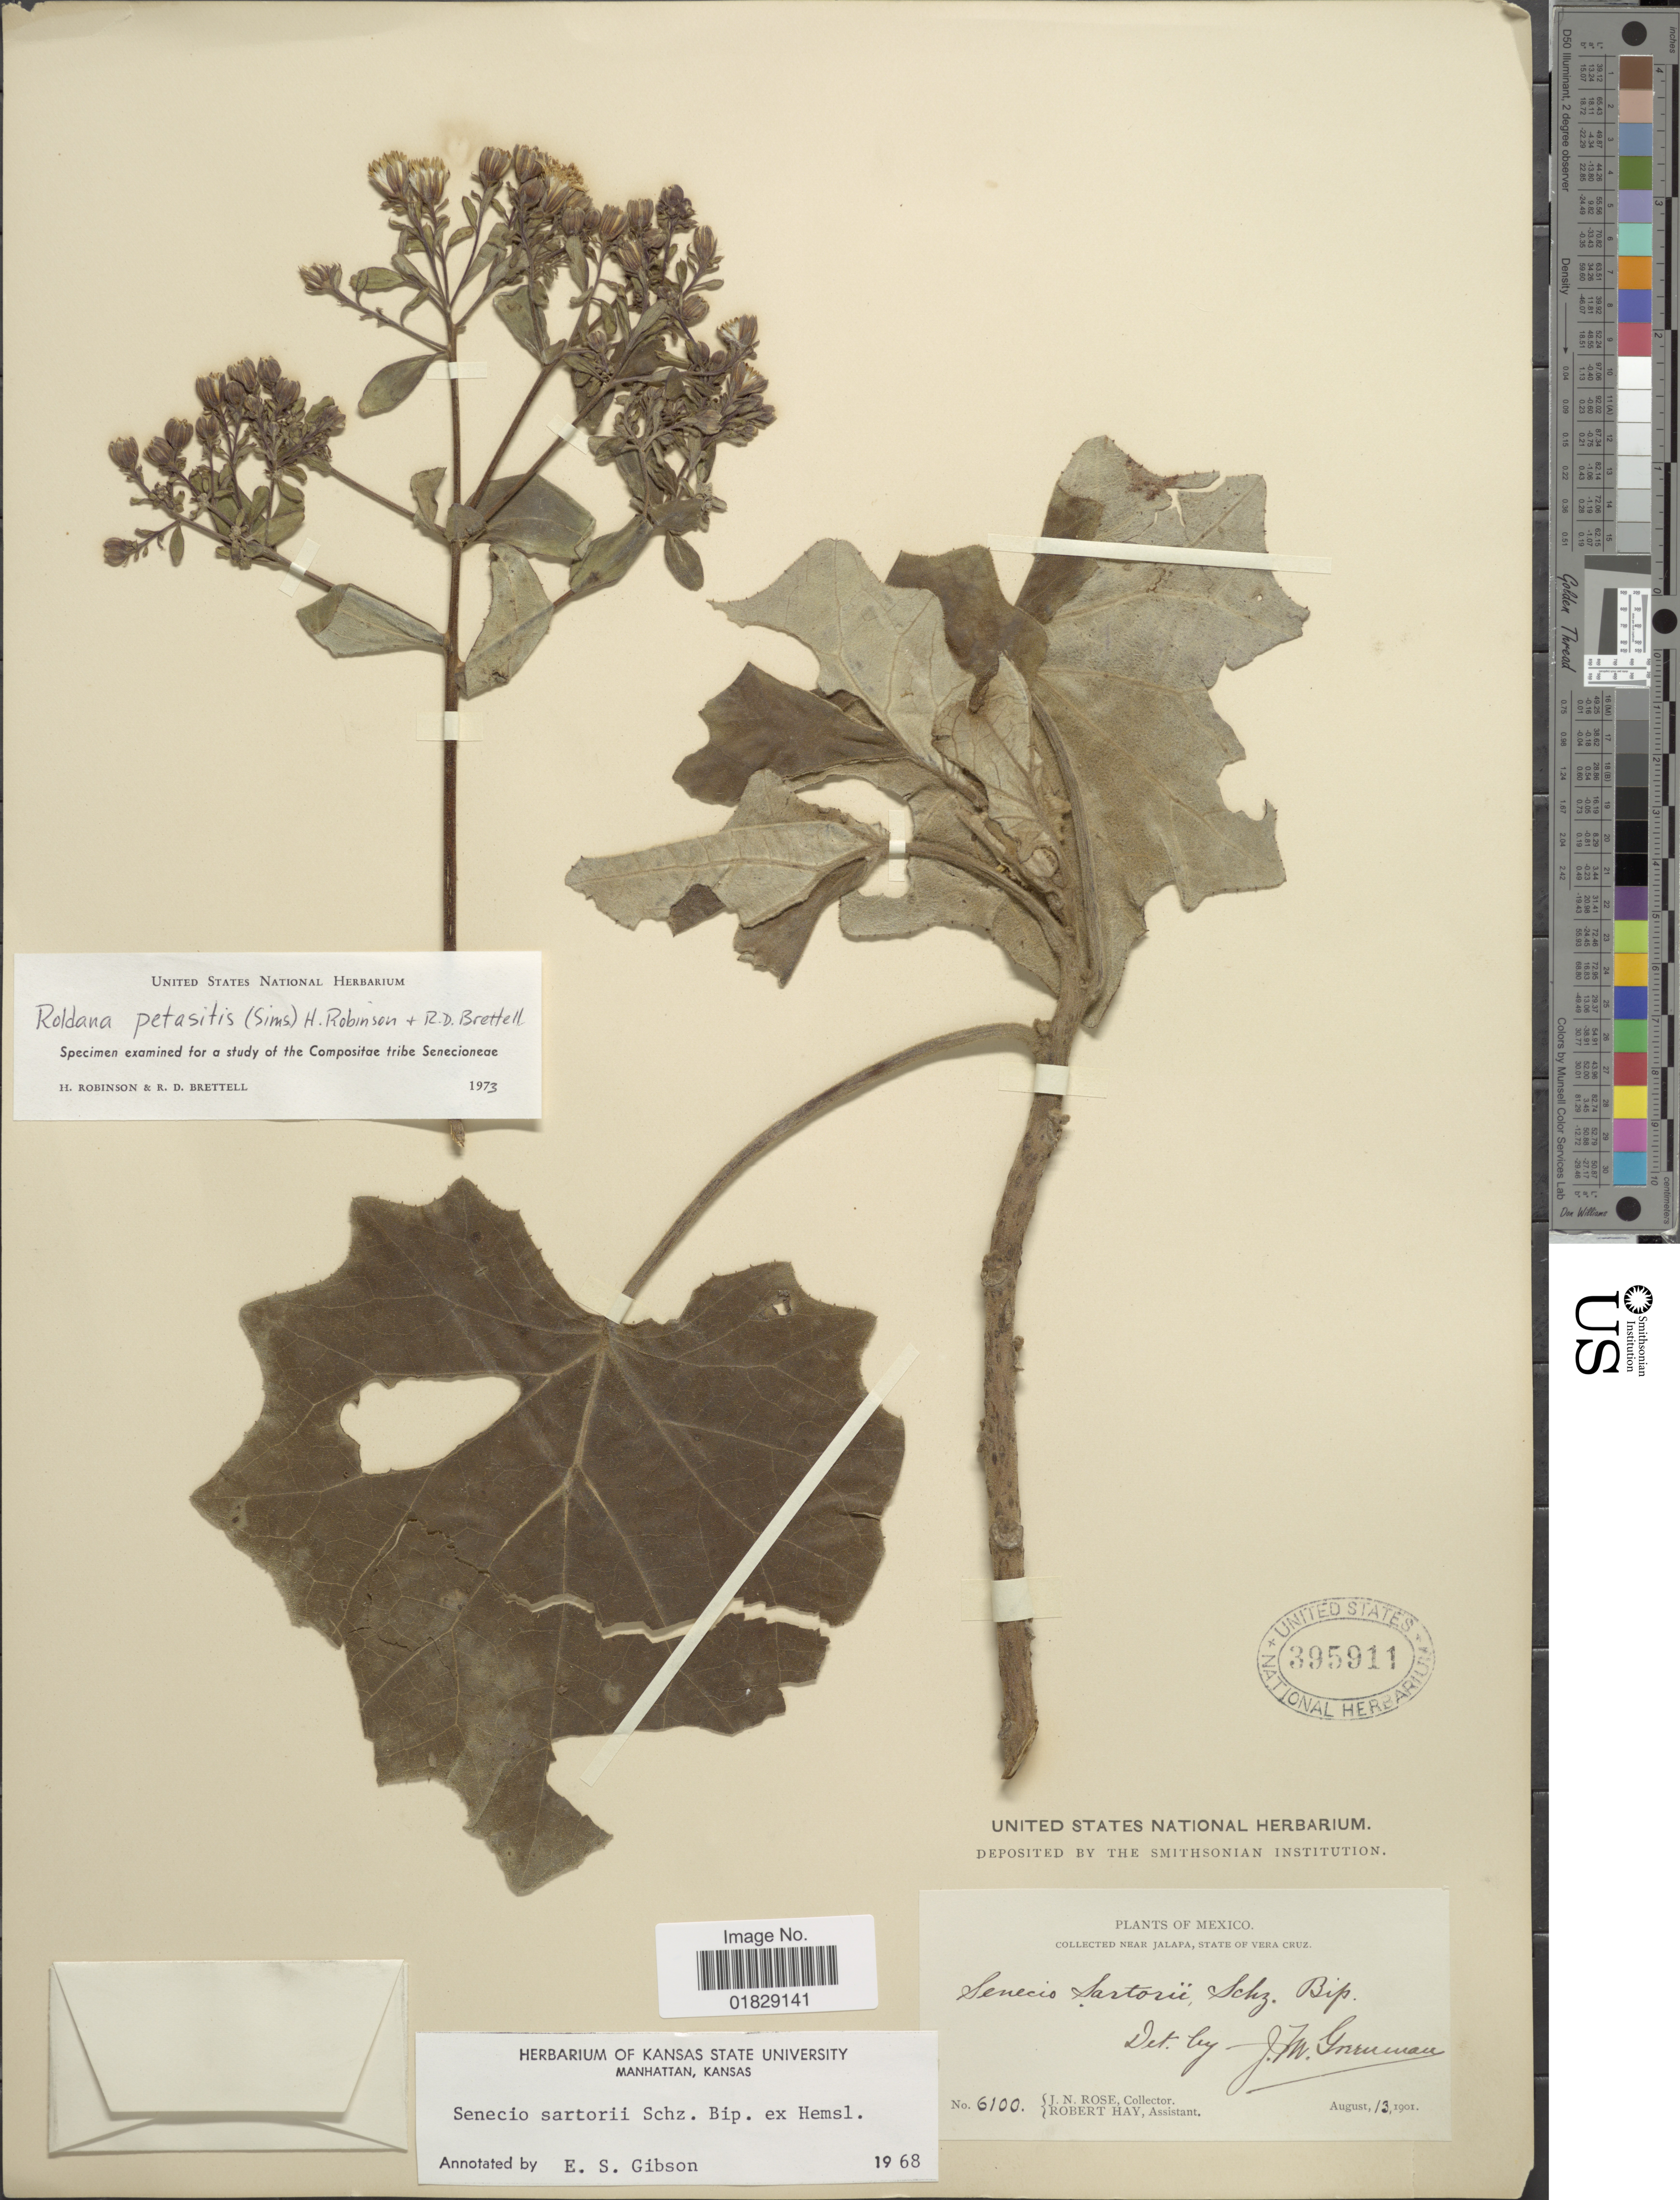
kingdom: Plantae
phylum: Tracheophyta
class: Magnoliopsida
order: Asterales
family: Asteraceae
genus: Roldana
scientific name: Roldana petasitis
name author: (Sims) H. Rob. & Brettell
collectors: J. N. Rose & R. Hay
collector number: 6100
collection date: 1901-08-13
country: Mexico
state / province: Veracruz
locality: Near Jalapa, State of Vera Cruz.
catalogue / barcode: US 395911